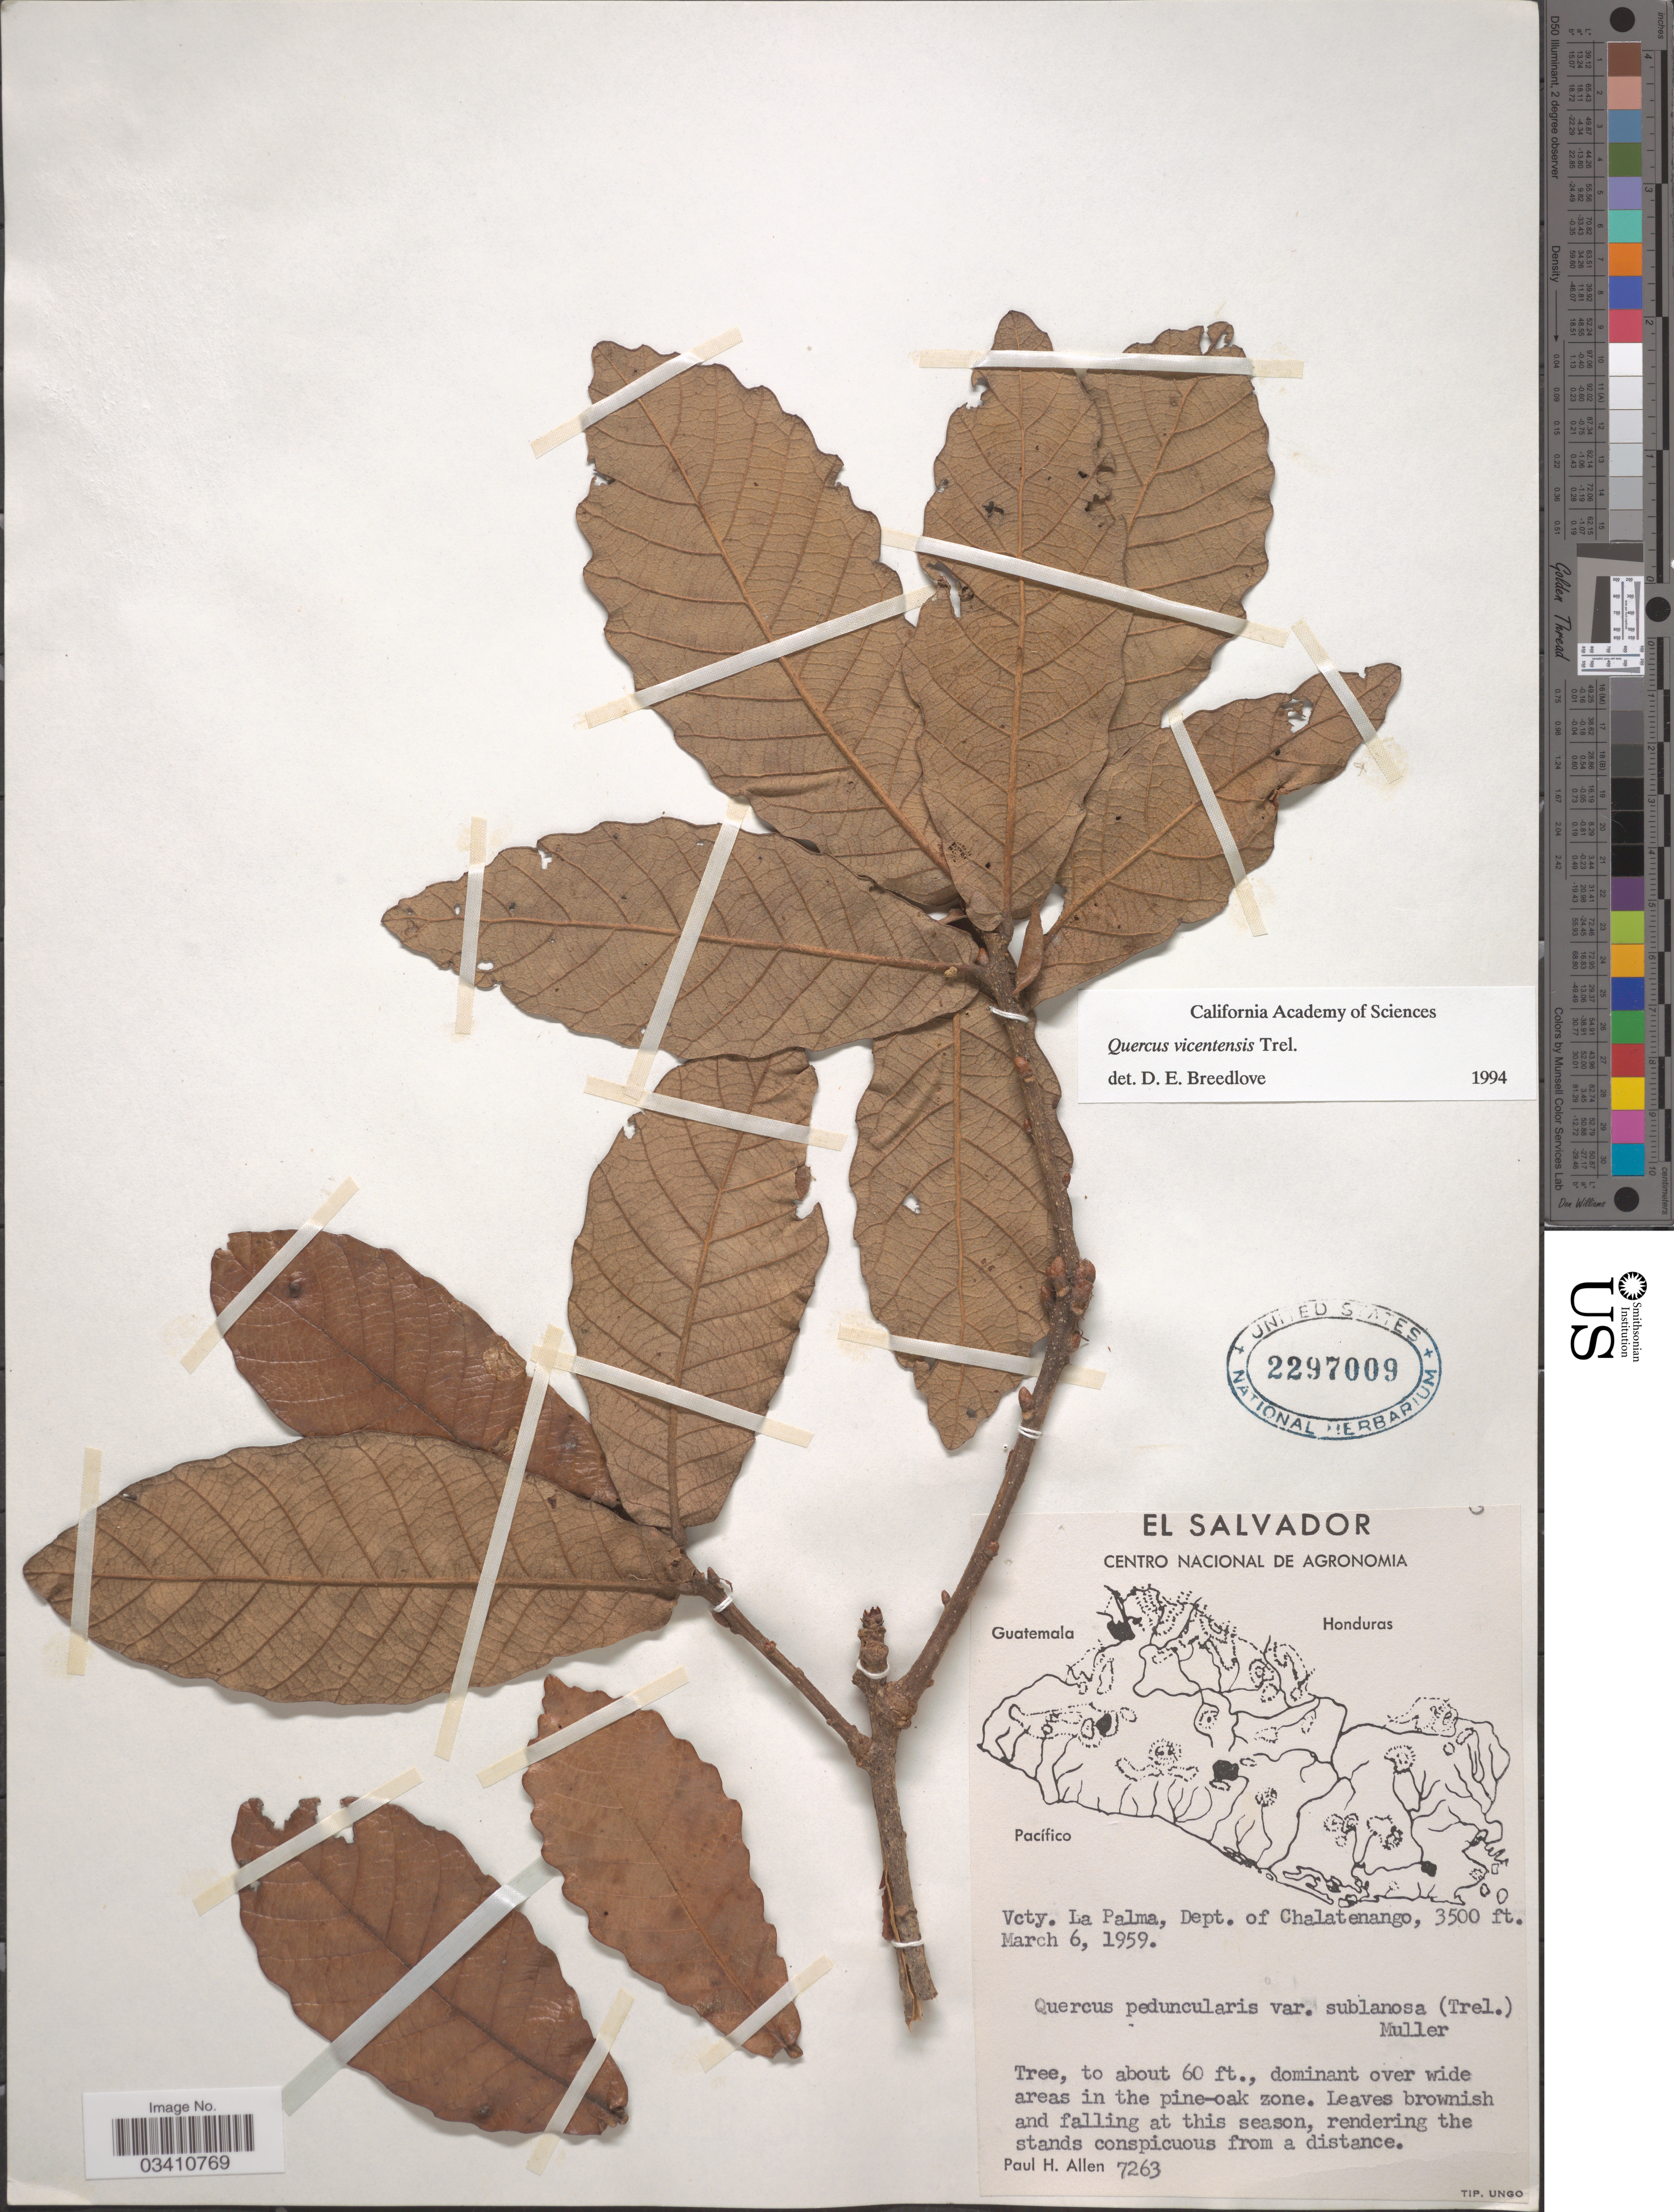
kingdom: Plantae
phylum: Tracheophyta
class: Magnoliopsida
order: Fagales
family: Fagaceae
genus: Quercus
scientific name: Quercus vicentensis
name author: Trel.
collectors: P. H. Allen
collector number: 7263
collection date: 1959-03-06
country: El Salvador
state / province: Chalatenango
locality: Vcty. La Palma, Dept. of Chalatenango.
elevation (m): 1067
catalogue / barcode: US 2297009